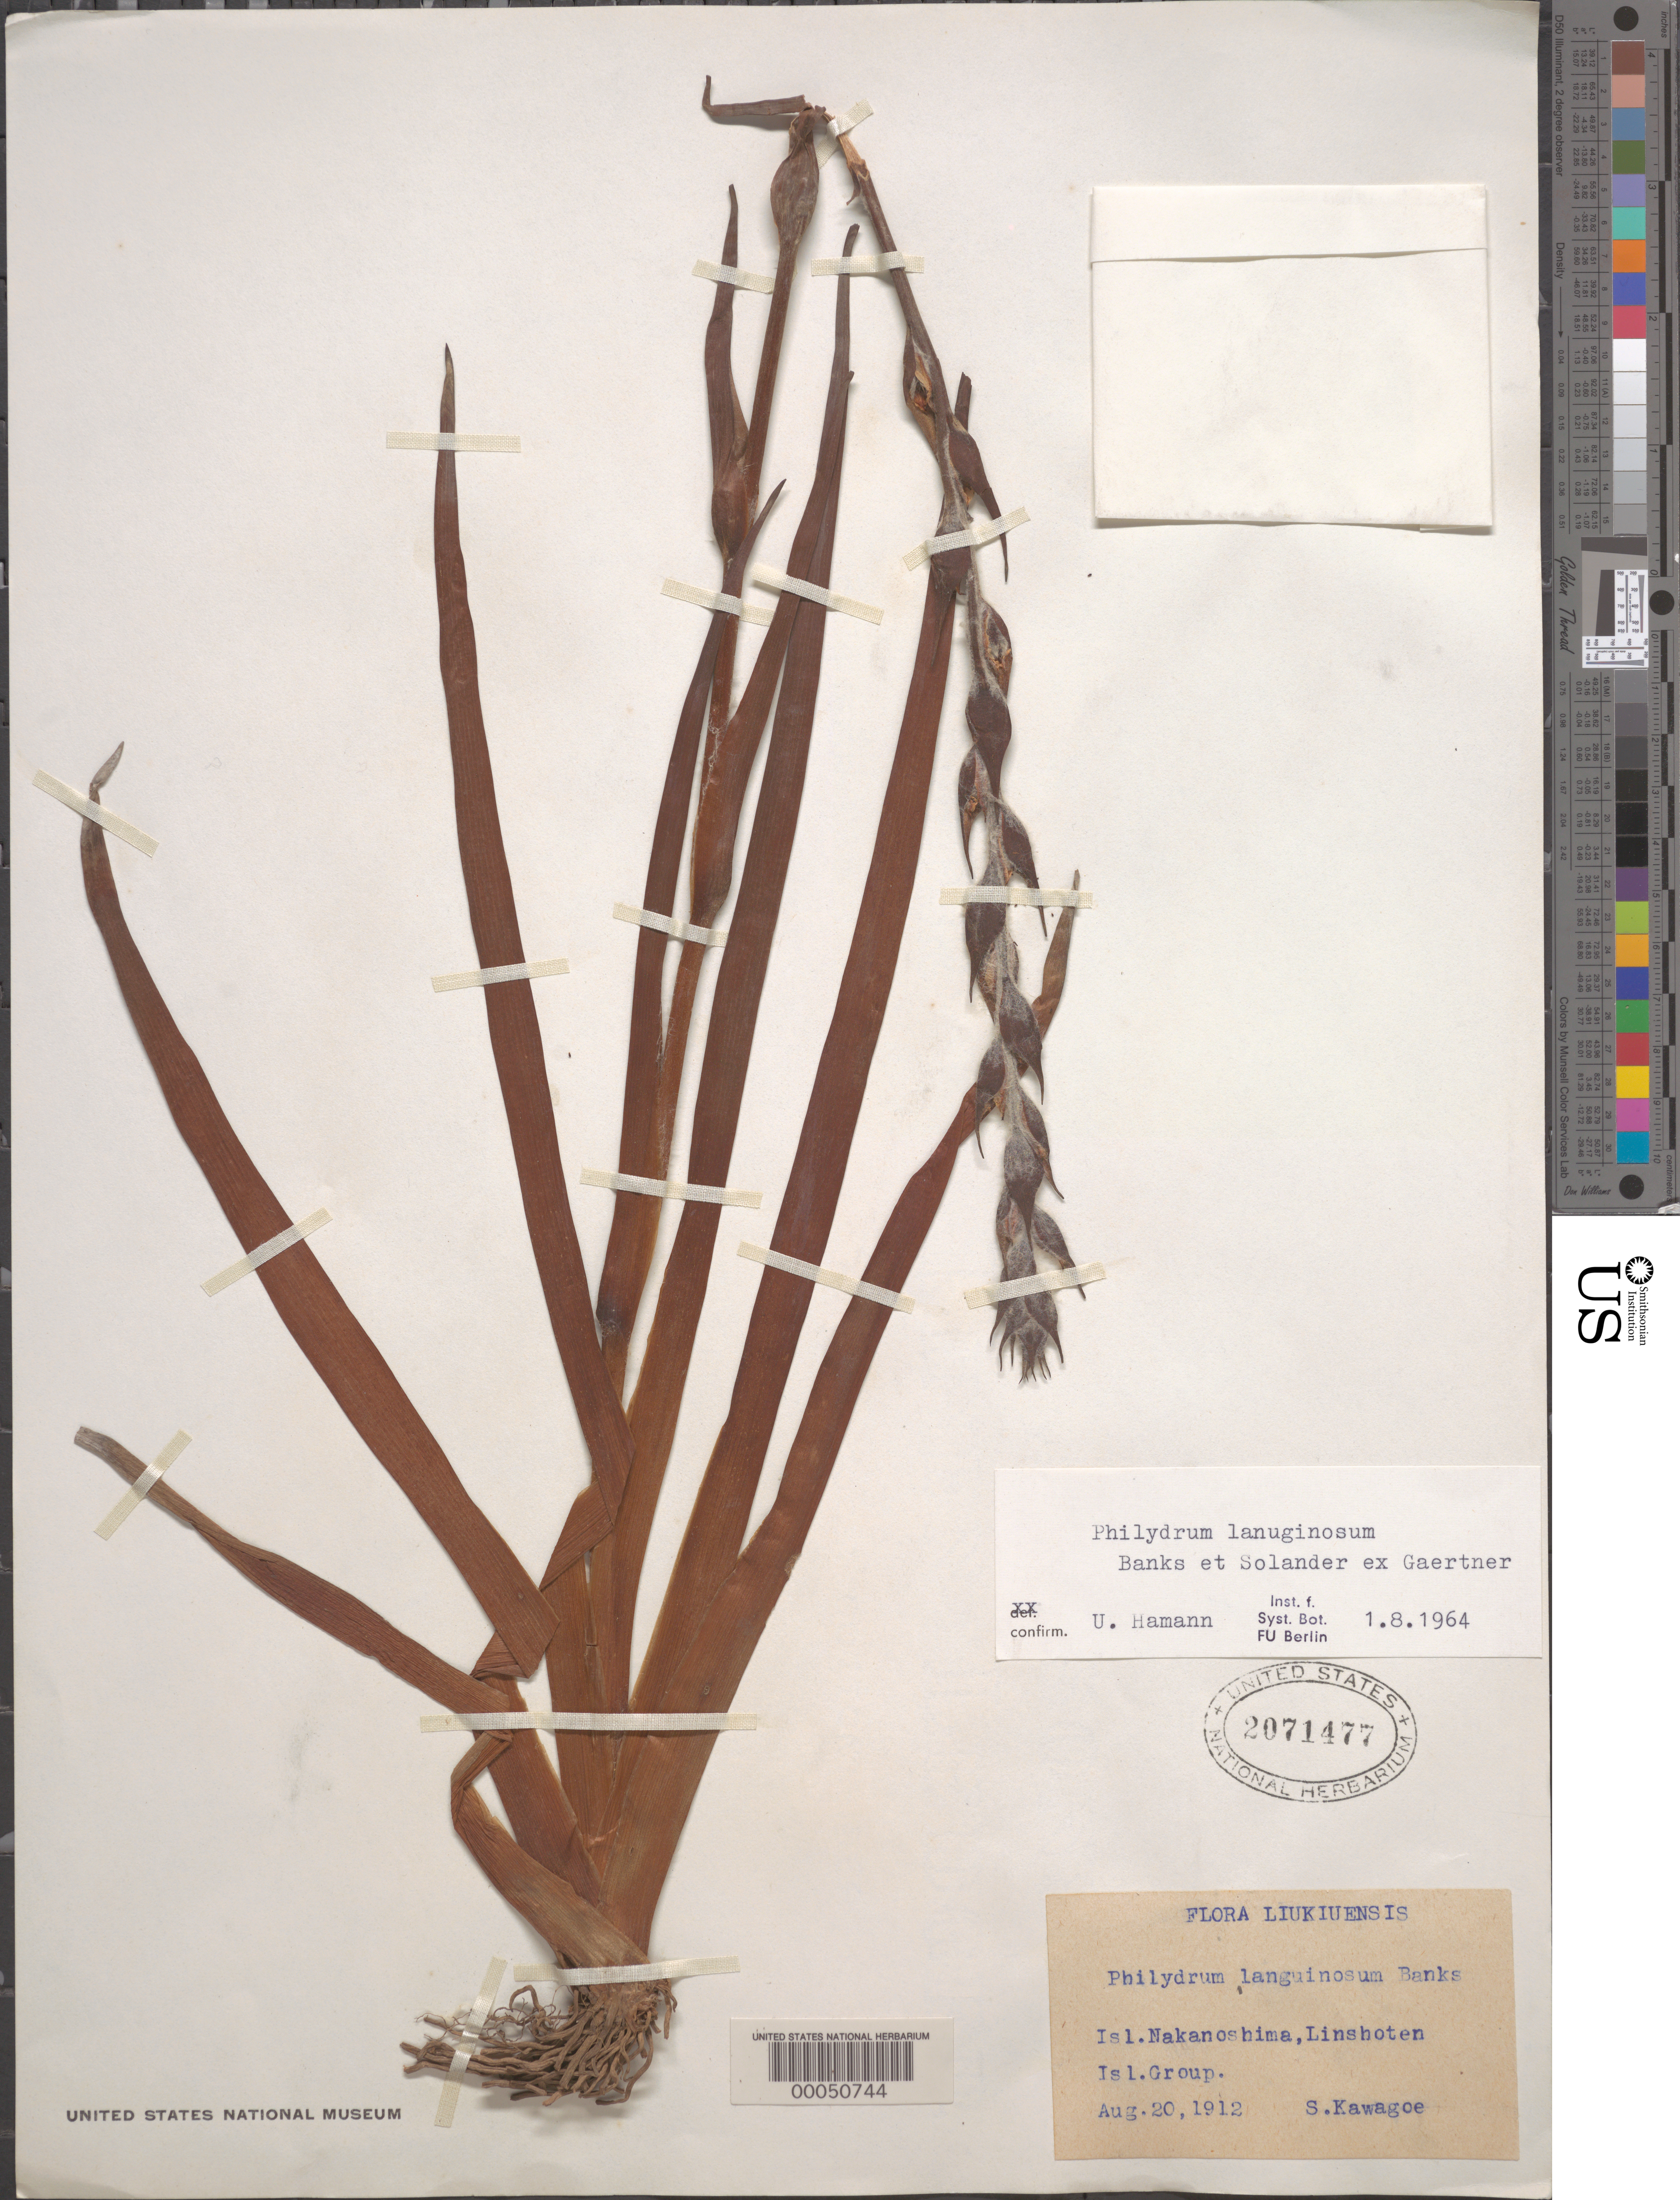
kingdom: Plantae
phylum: Tracheophyta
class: Liliopsida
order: Commelinales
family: Philydraceae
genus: Philydrum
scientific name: Philydrum lanuginosum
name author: Banks & Sol. ex Gaertn.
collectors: S. Kawagoe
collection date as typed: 20 Aug 1912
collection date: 1912-08-20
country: Japan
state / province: Okinawa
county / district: Kagoshima Prefecture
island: Nakano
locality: Nakano shima, liukiuensis [Satsunan Is.]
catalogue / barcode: US 2071477